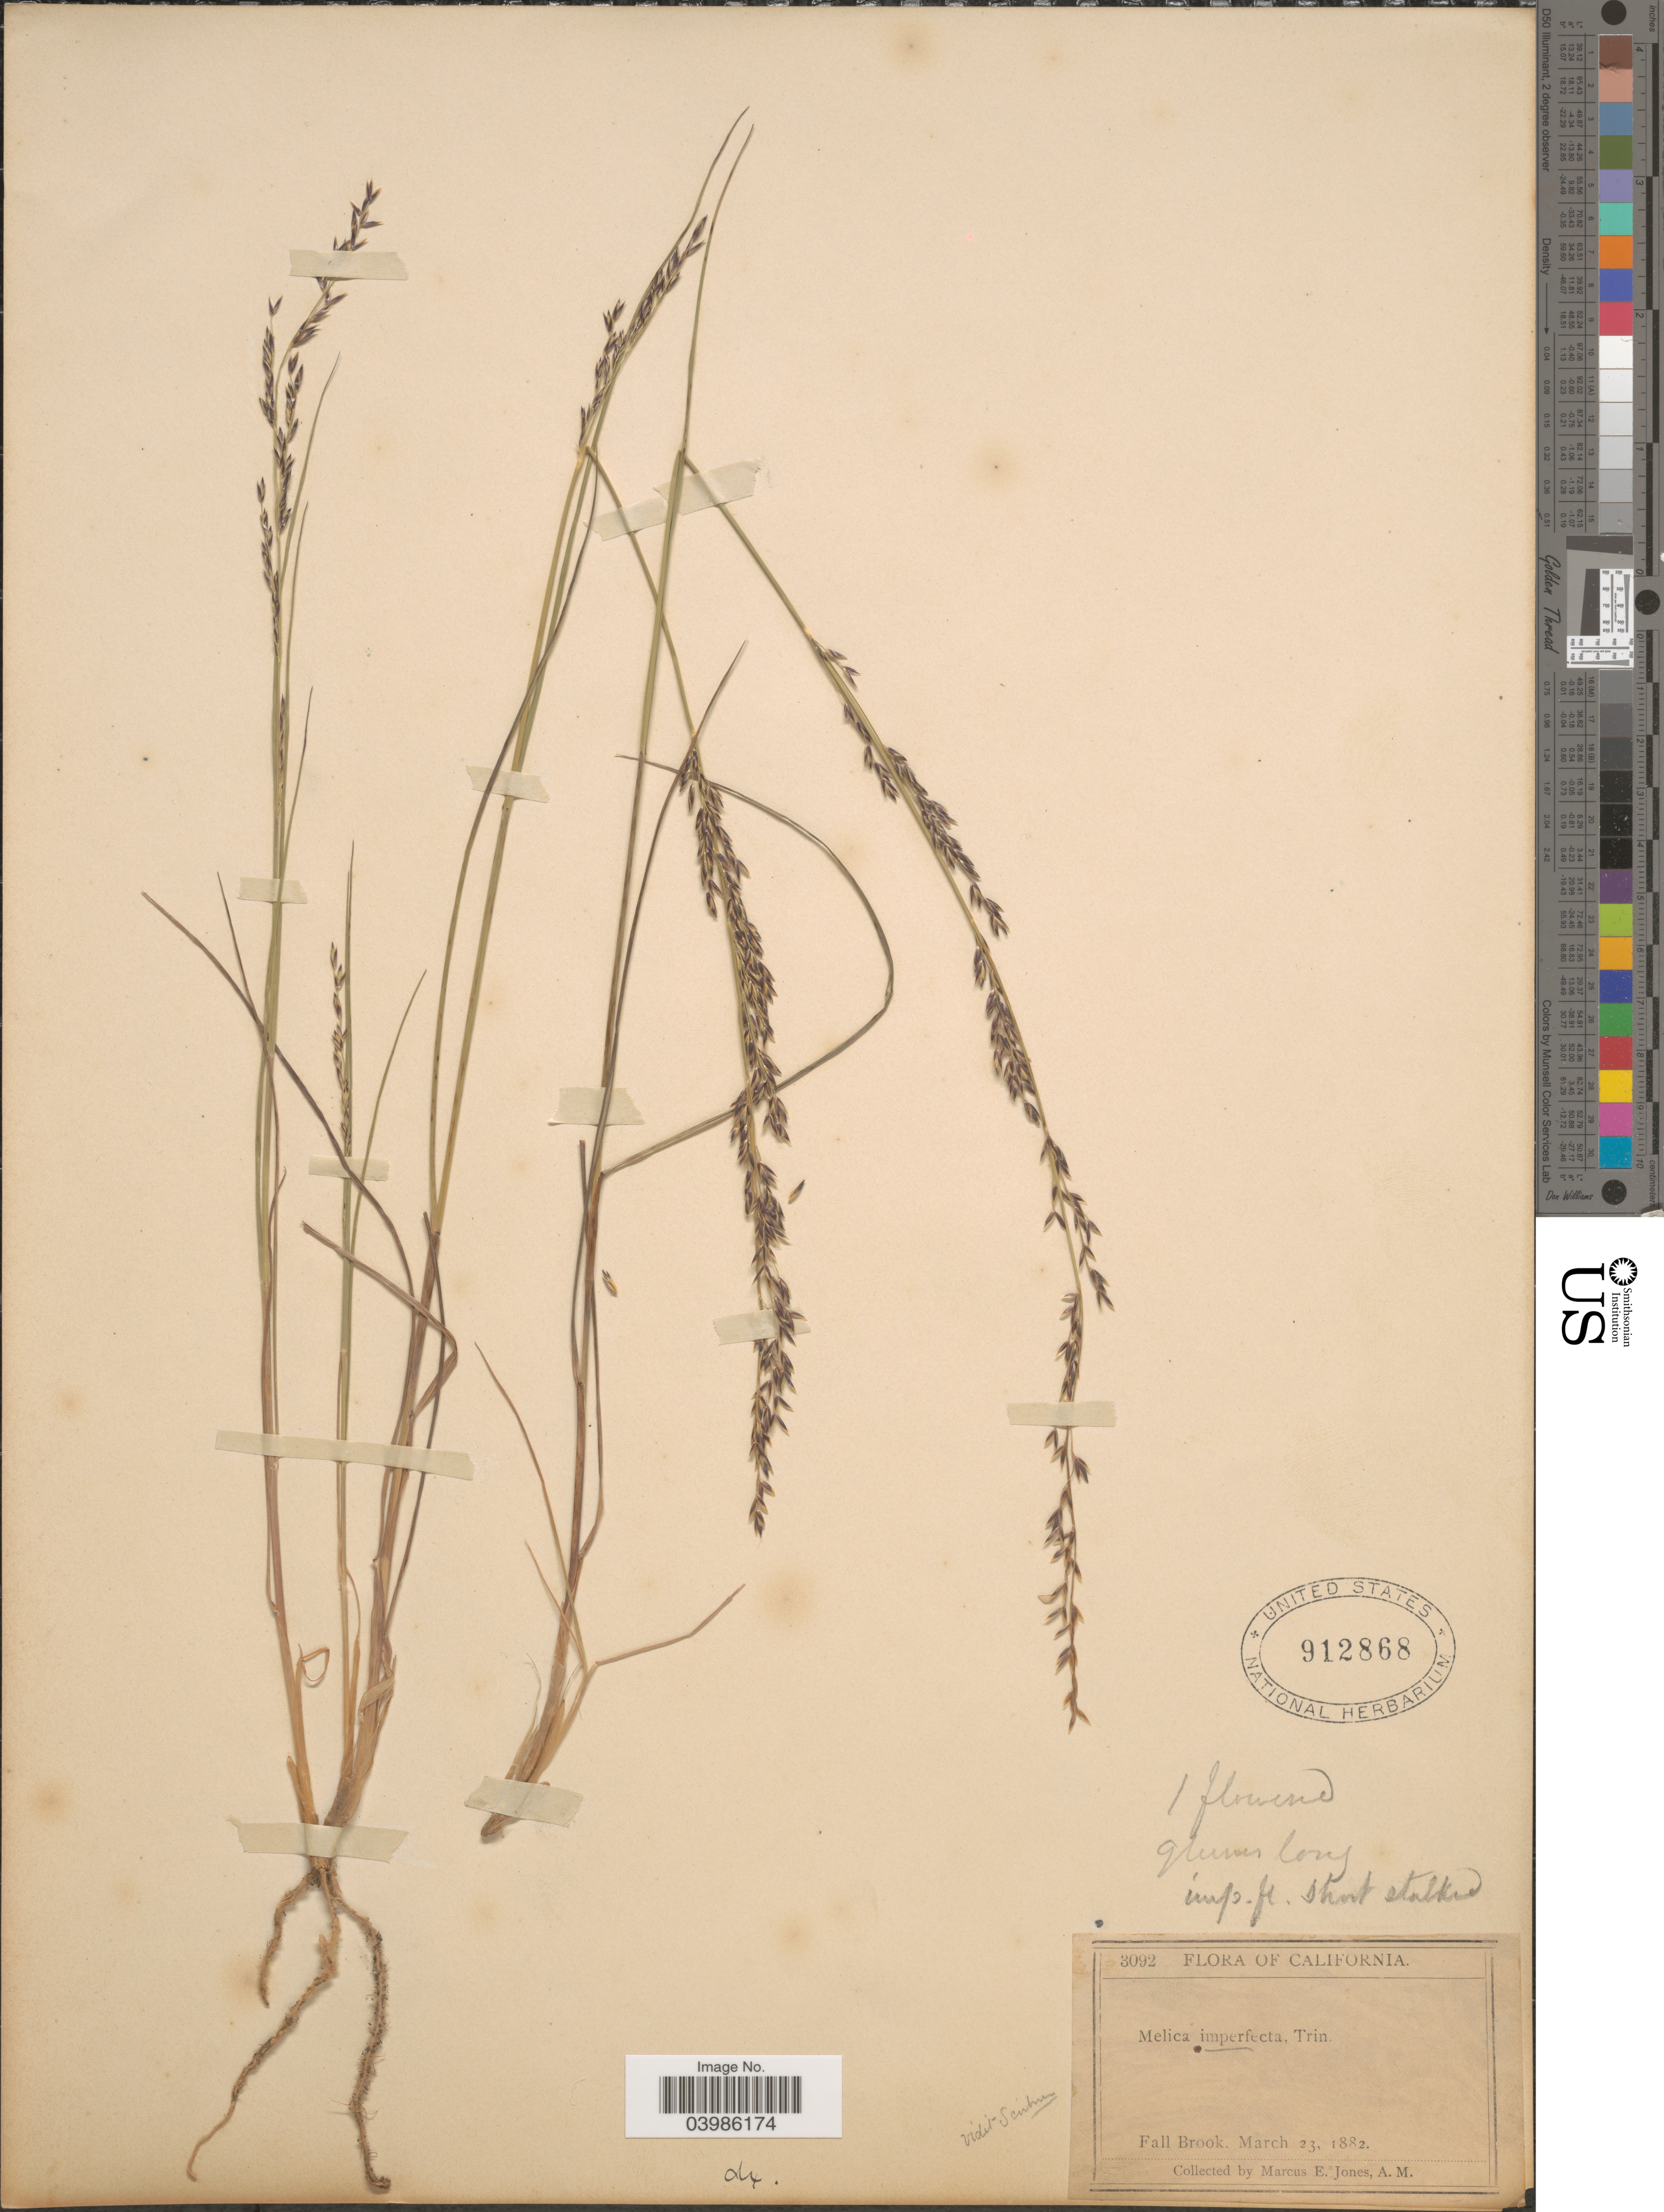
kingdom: Plantae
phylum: Tracheophyta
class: Liliopsida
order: Poales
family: Poaceae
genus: Melica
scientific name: Melica imperfecta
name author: Trin.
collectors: M. E. Jones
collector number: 3092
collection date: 1882-03-23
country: United States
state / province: California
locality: Fall Brook.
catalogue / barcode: US 912868